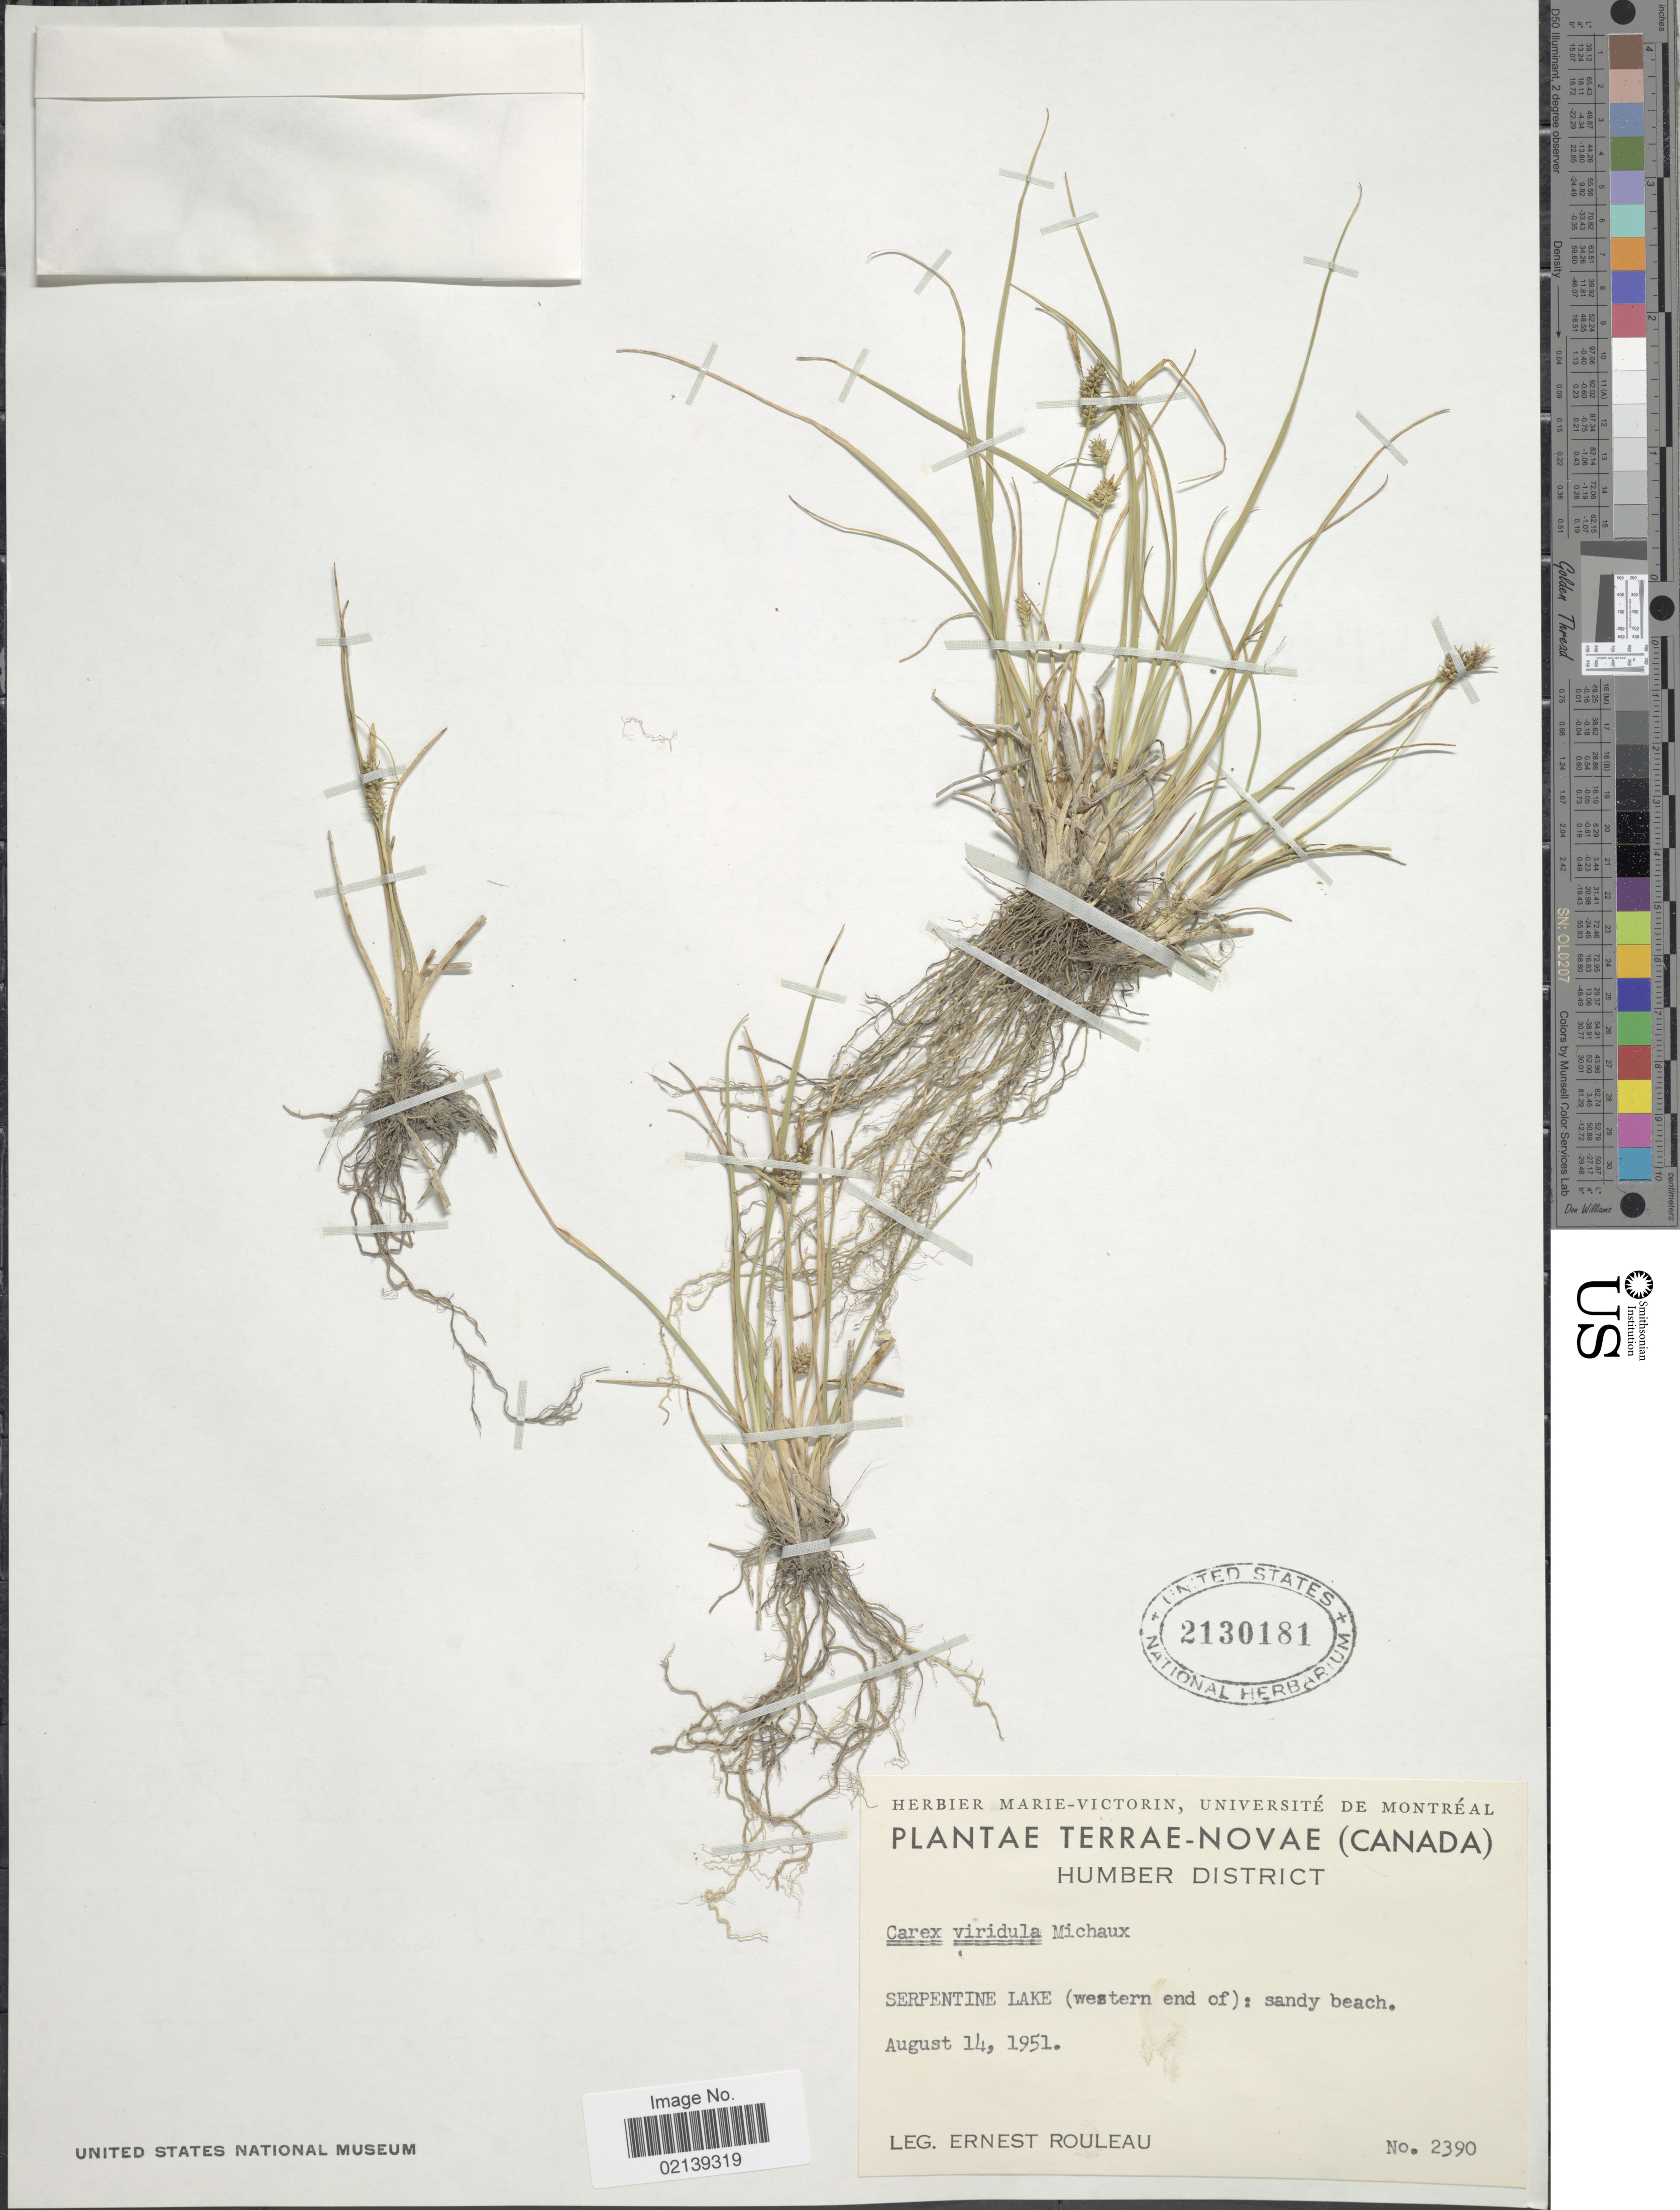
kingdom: Plantae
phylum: Tracheophyta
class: Liliopsida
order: Poales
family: Cyperaceae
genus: Carex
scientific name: Carex oederi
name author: Retz.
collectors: E. Rouleau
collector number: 2390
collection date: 1951-08-14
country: Canada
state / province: Newfoundland and Labrador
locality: Terrae-Novae, Humber District, Serpentine Lake (western end of): sandy beach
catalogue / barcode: US 2130181